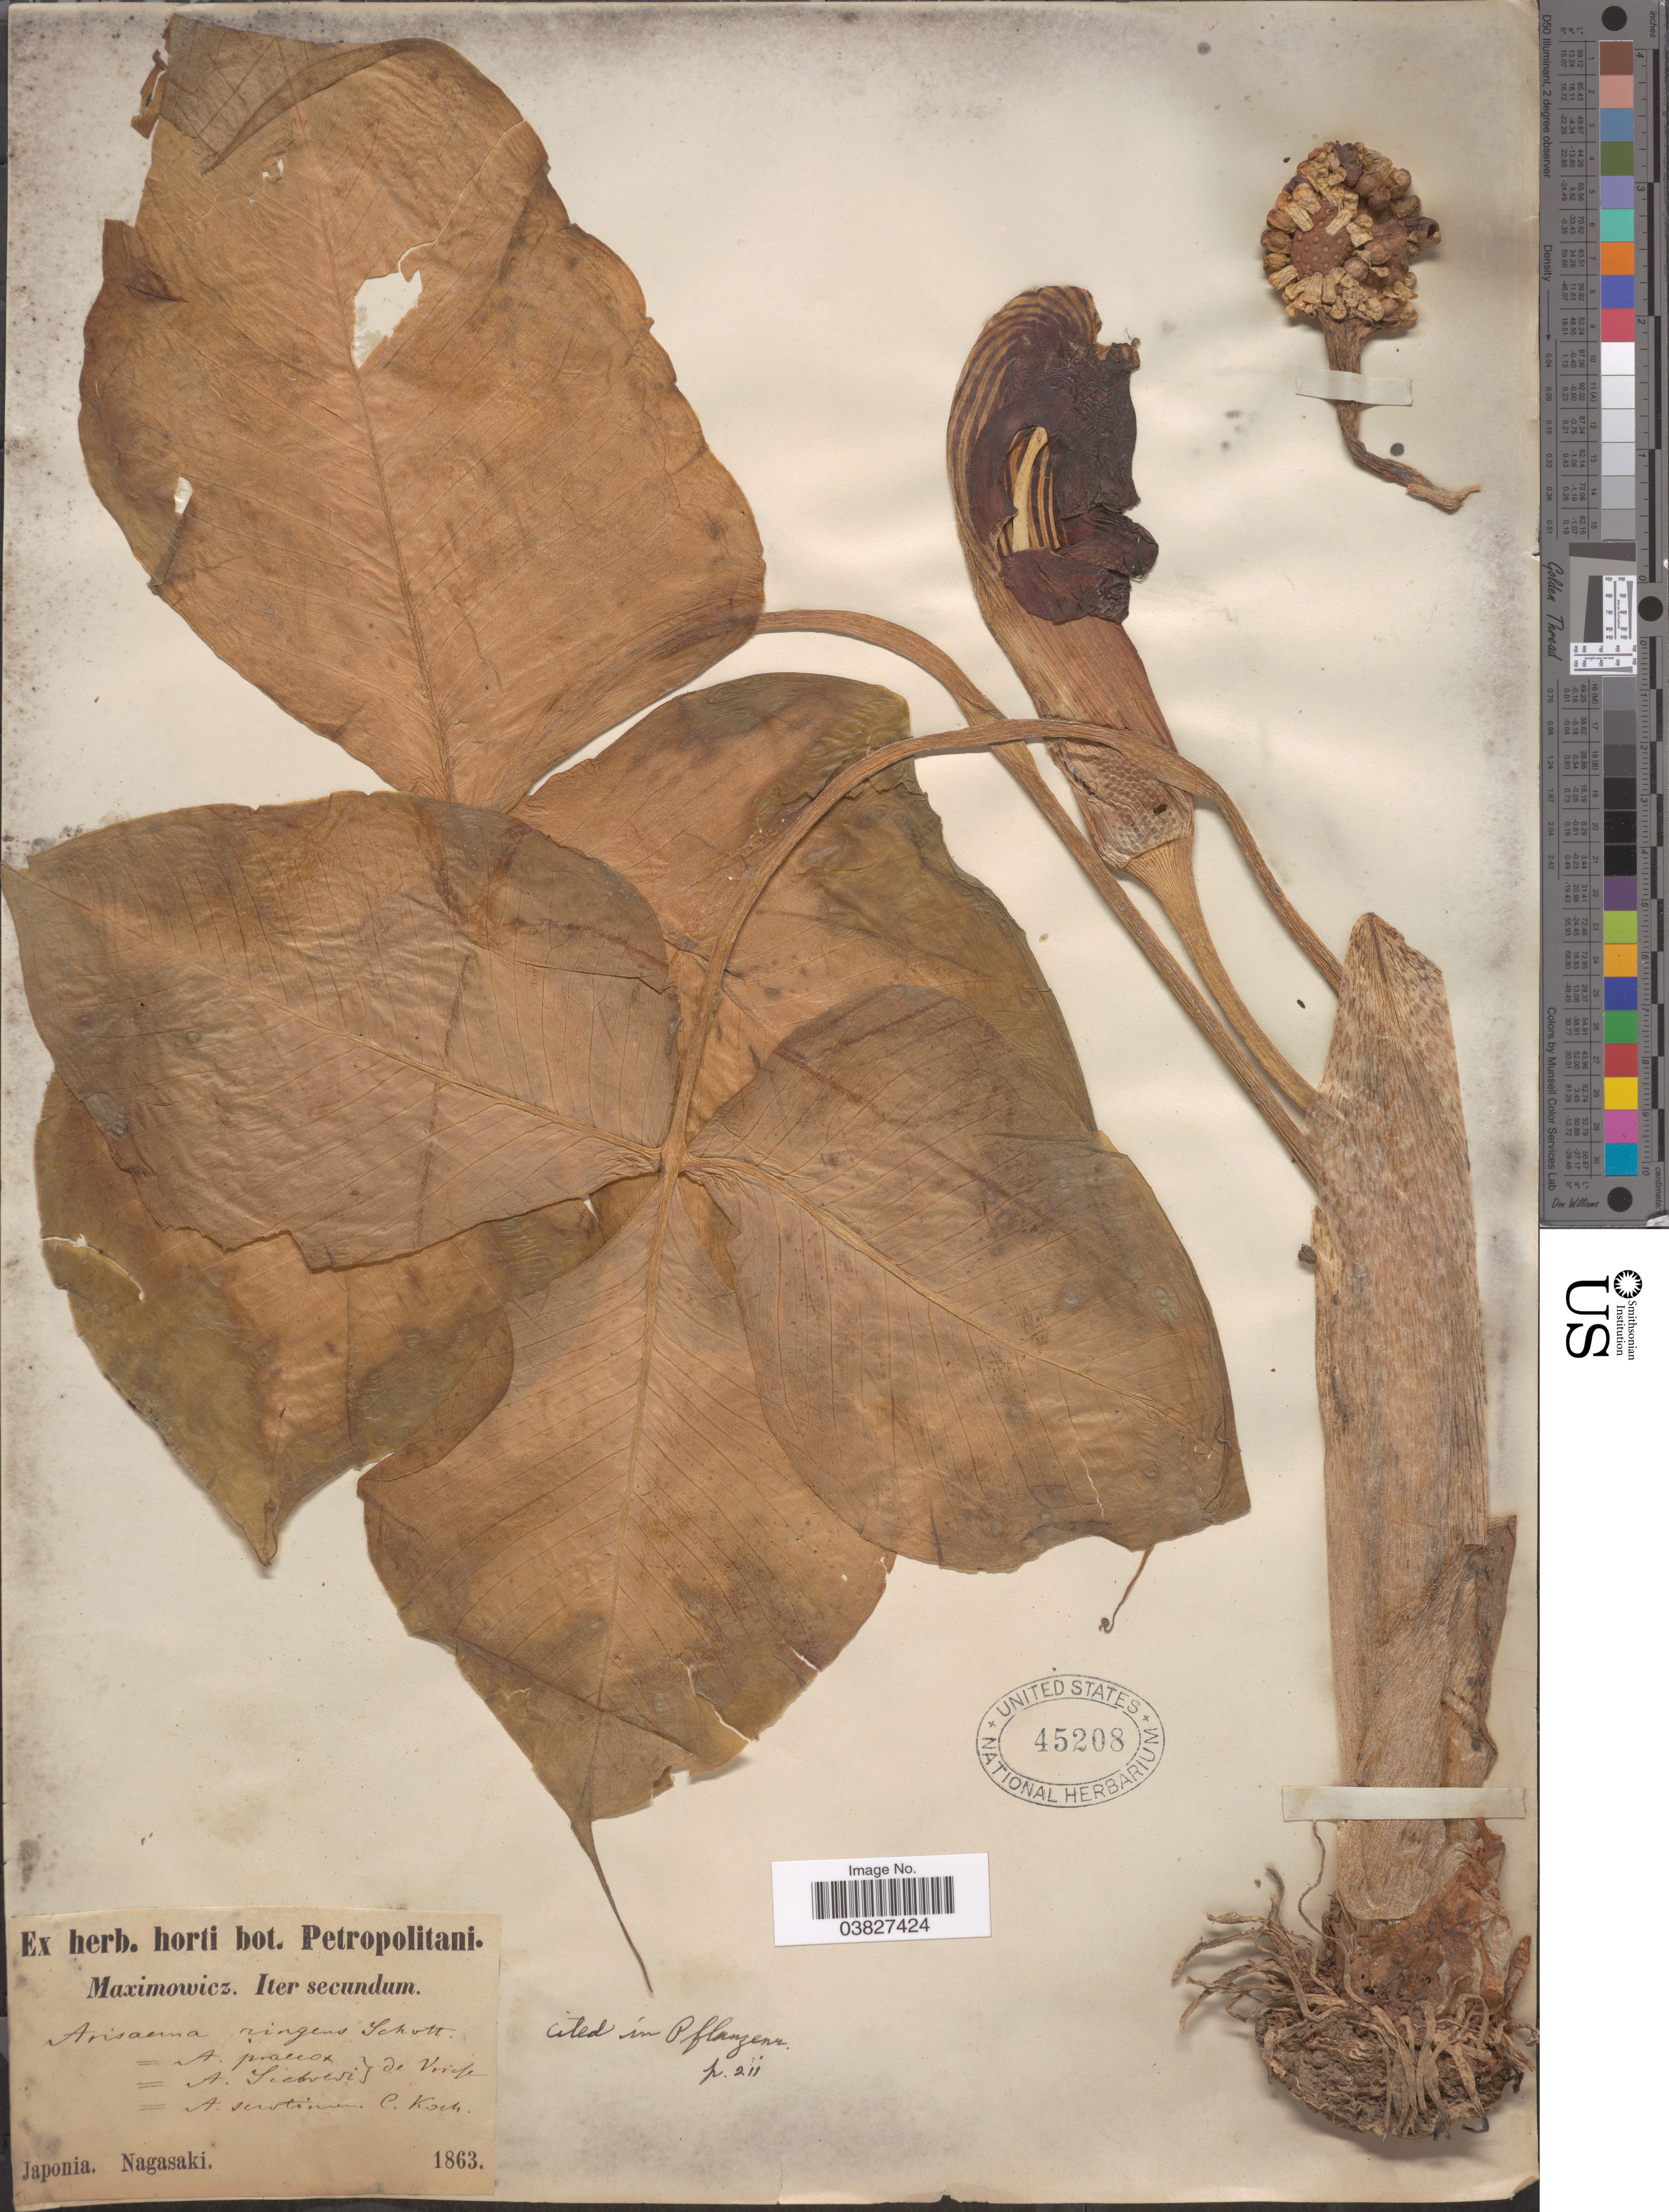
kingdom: Plantae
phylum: Tracheophyta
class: Liliopsida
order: Alismatales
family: Araceae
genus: Arisaema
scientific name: Arisaema ringens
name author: (Thunb.) Schott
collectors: Maximowicz, --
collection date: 1863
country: Japan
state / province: Nagasaki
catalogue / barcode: US 45208